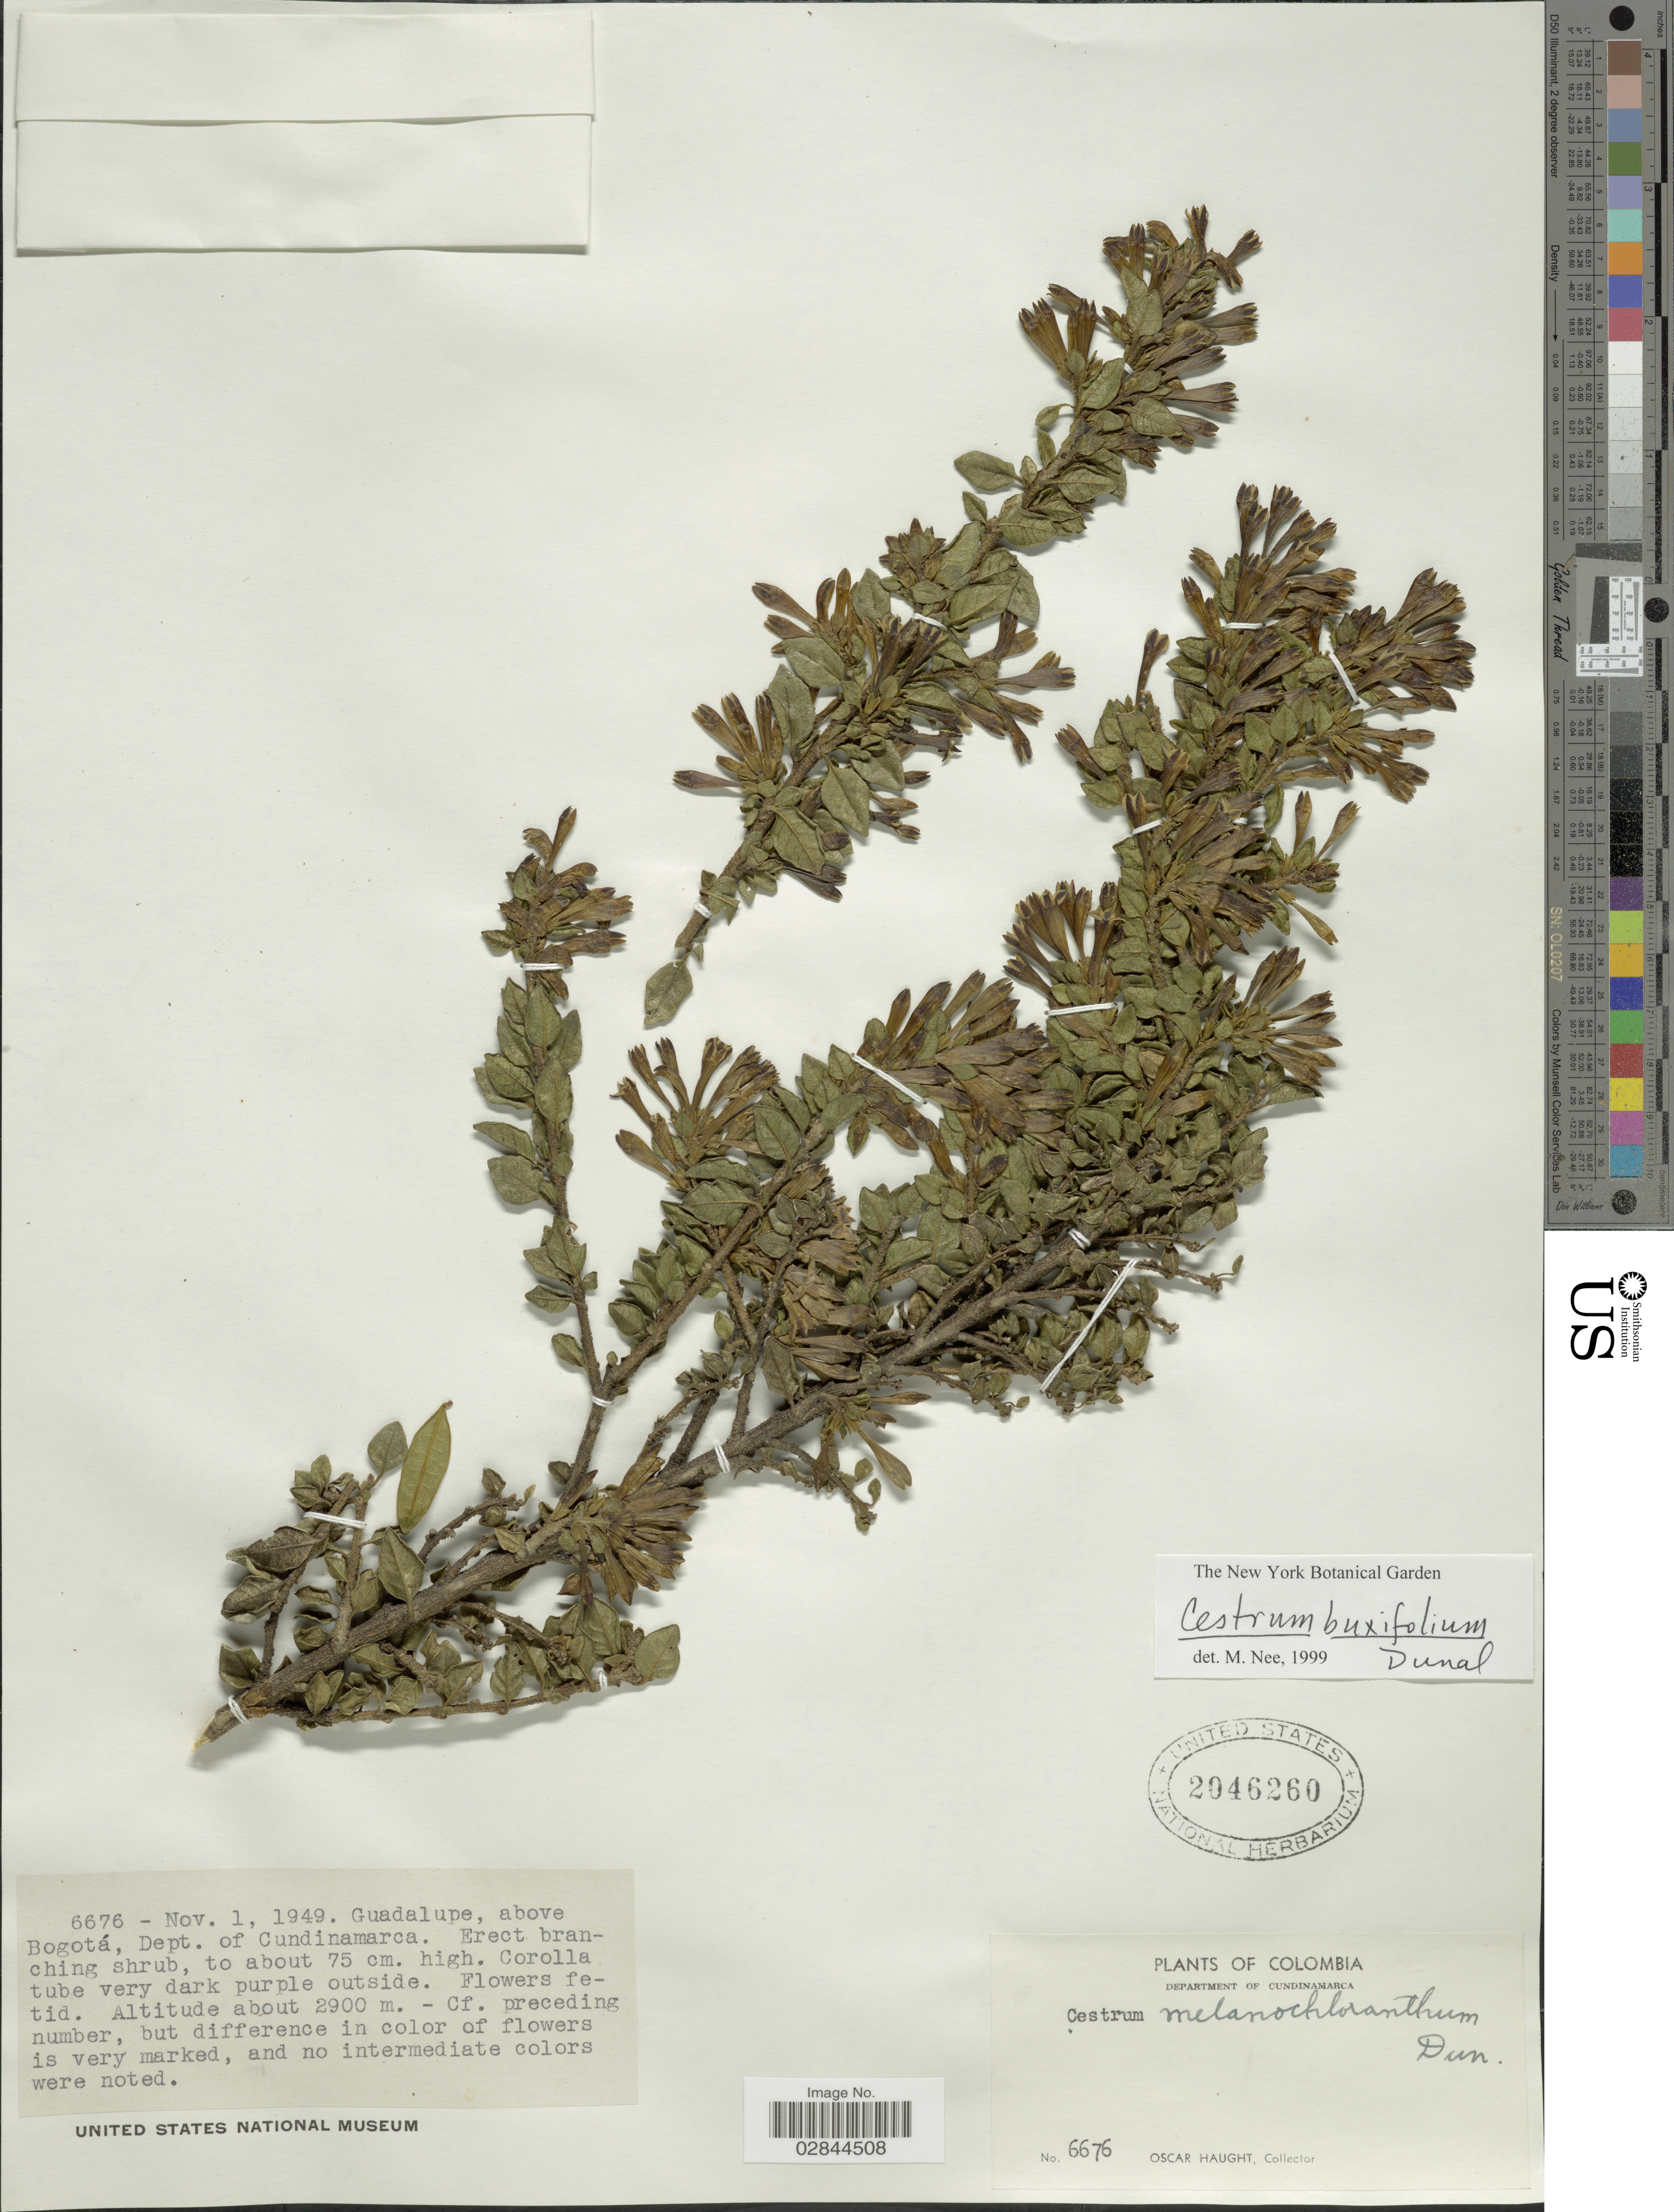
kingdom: Plantae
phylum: Tracheophyta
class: Magnoliopsida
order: Solanales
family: Solanaceae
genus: Cestrum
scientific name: Cestrum buxifolium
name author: Kunth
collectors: O. Haught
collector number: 6676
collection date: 1949-11-01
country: Colombia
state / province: Cundinamarca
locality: Guadalupe, above Bogotá, Dept. of Cundinamarca.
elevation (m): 2900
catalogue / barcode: US 2046260